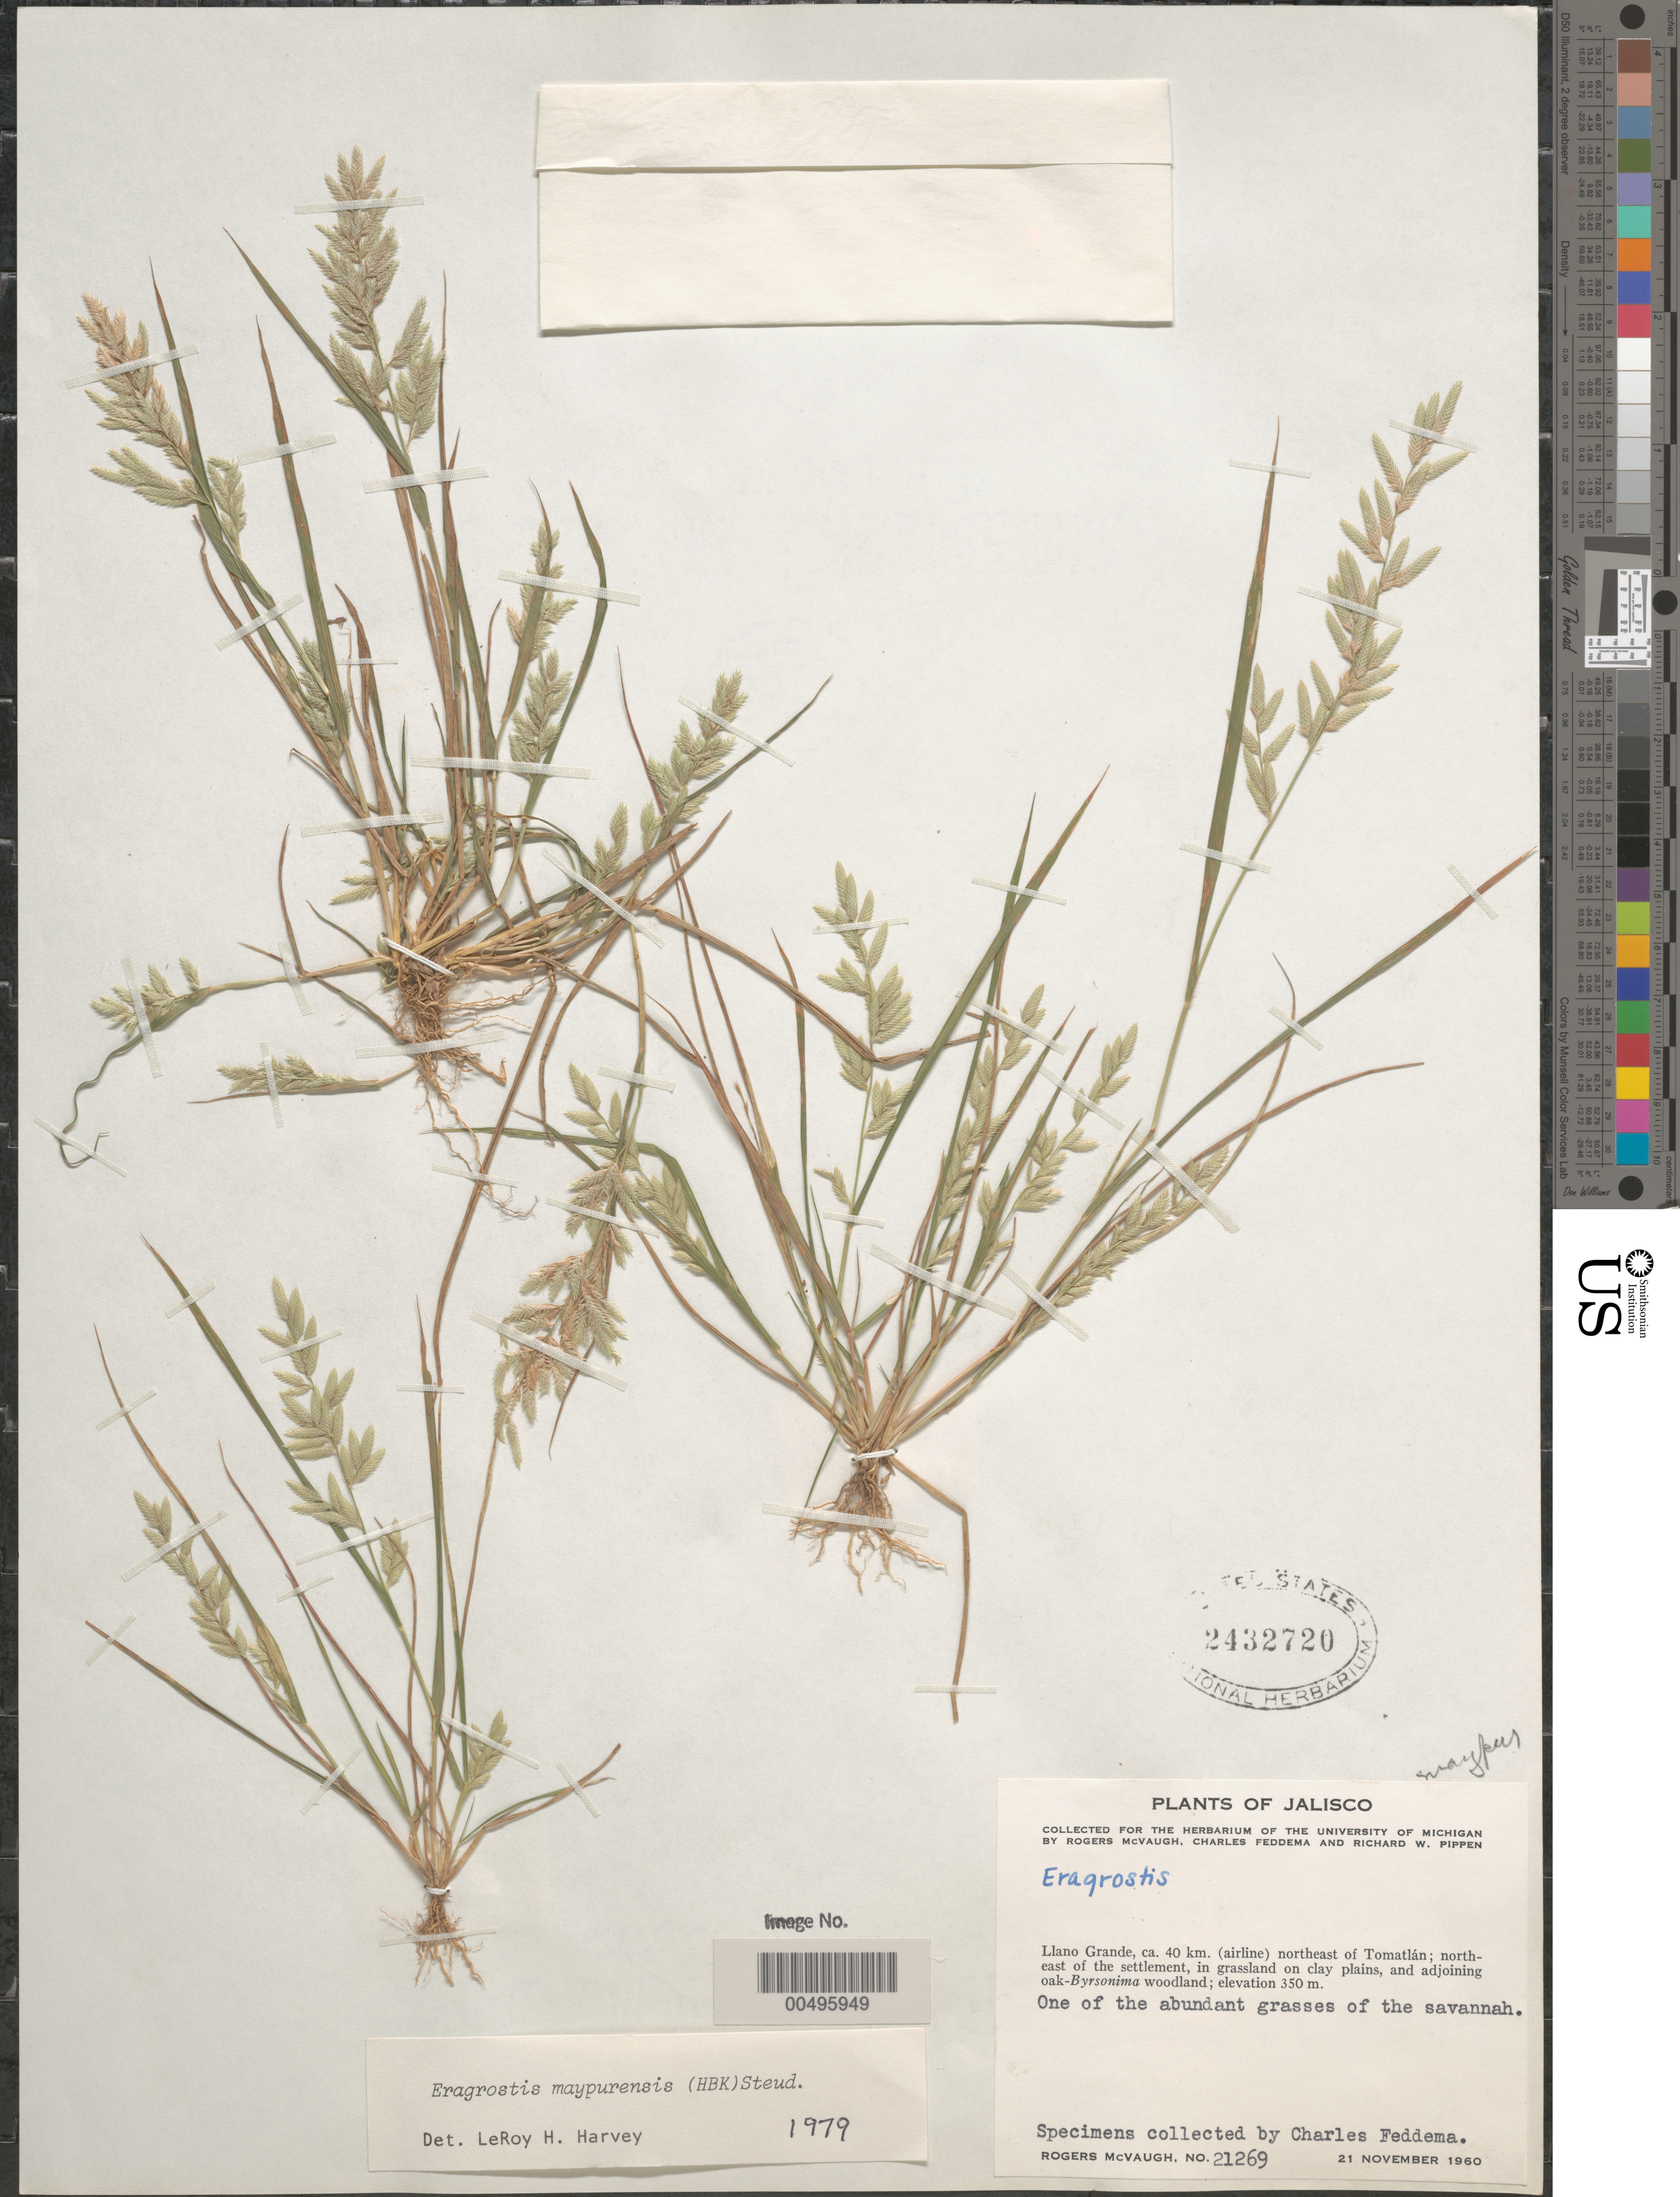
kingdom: Plantae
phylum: Tracheophyta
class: Liliopsida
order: Poales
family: Poaceae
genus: Eragrostis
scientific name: Eragrostis maypurensis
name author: (Kunth) Steud.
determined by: Harvey, L. H.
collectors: R. McVaugh & C. Feddema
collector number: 21269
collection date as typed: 21 Nov 1960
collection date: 1960-11-21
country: Mexico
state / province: Jalisco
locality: Llano Grande, ca 40 km (airline) NE of Tomatlán, NE of the settlement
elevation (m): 350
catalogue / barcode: US 2432720